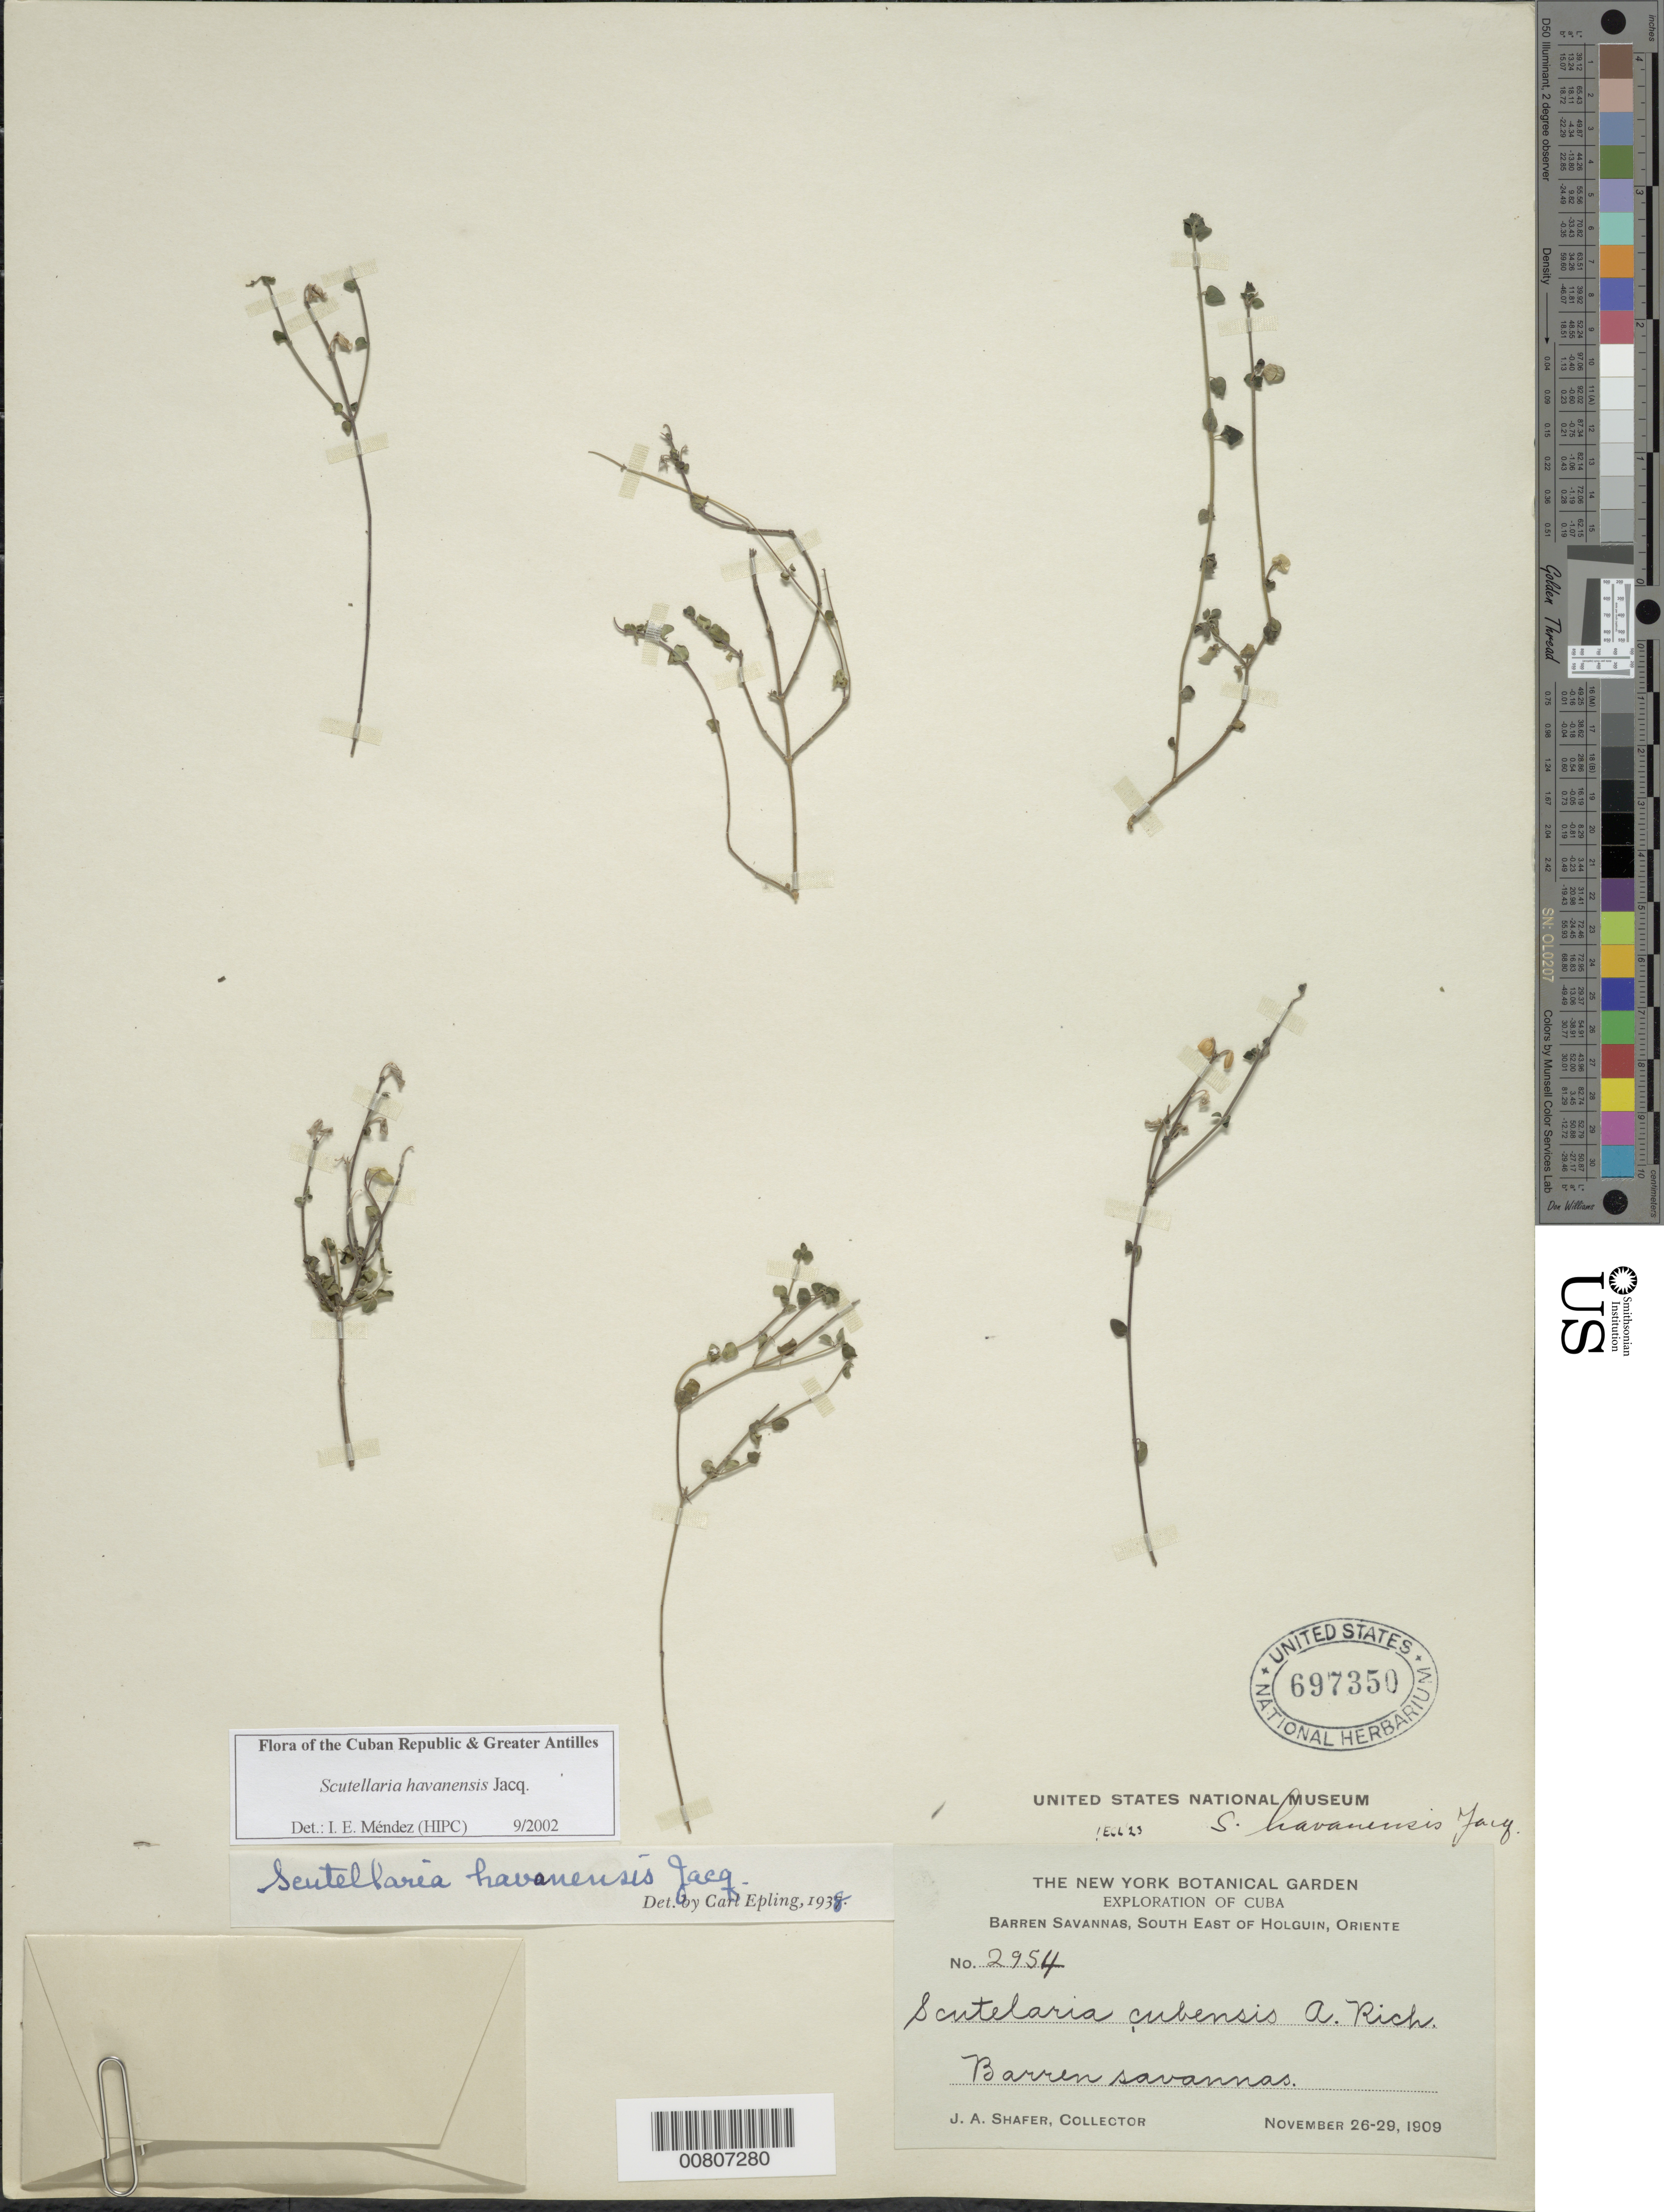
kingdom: Plantae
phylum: Tracheophyta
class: Magnoliopsida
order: Lamiales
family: Lamiaceae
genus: Scutellaria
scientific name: Scutellaria havanensis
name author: Jacq.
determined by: Méndez, Isidro E., (HIPC)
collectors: J. A. Shafer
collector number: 2954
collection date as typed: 26 Nov 1909 to 29 Nov 1909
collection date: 1909-11-26/1909-11-29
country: Cuba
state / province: Oriente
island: Cuba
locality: Holguin, SE of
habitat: Barren savannas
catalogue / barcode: US 697350